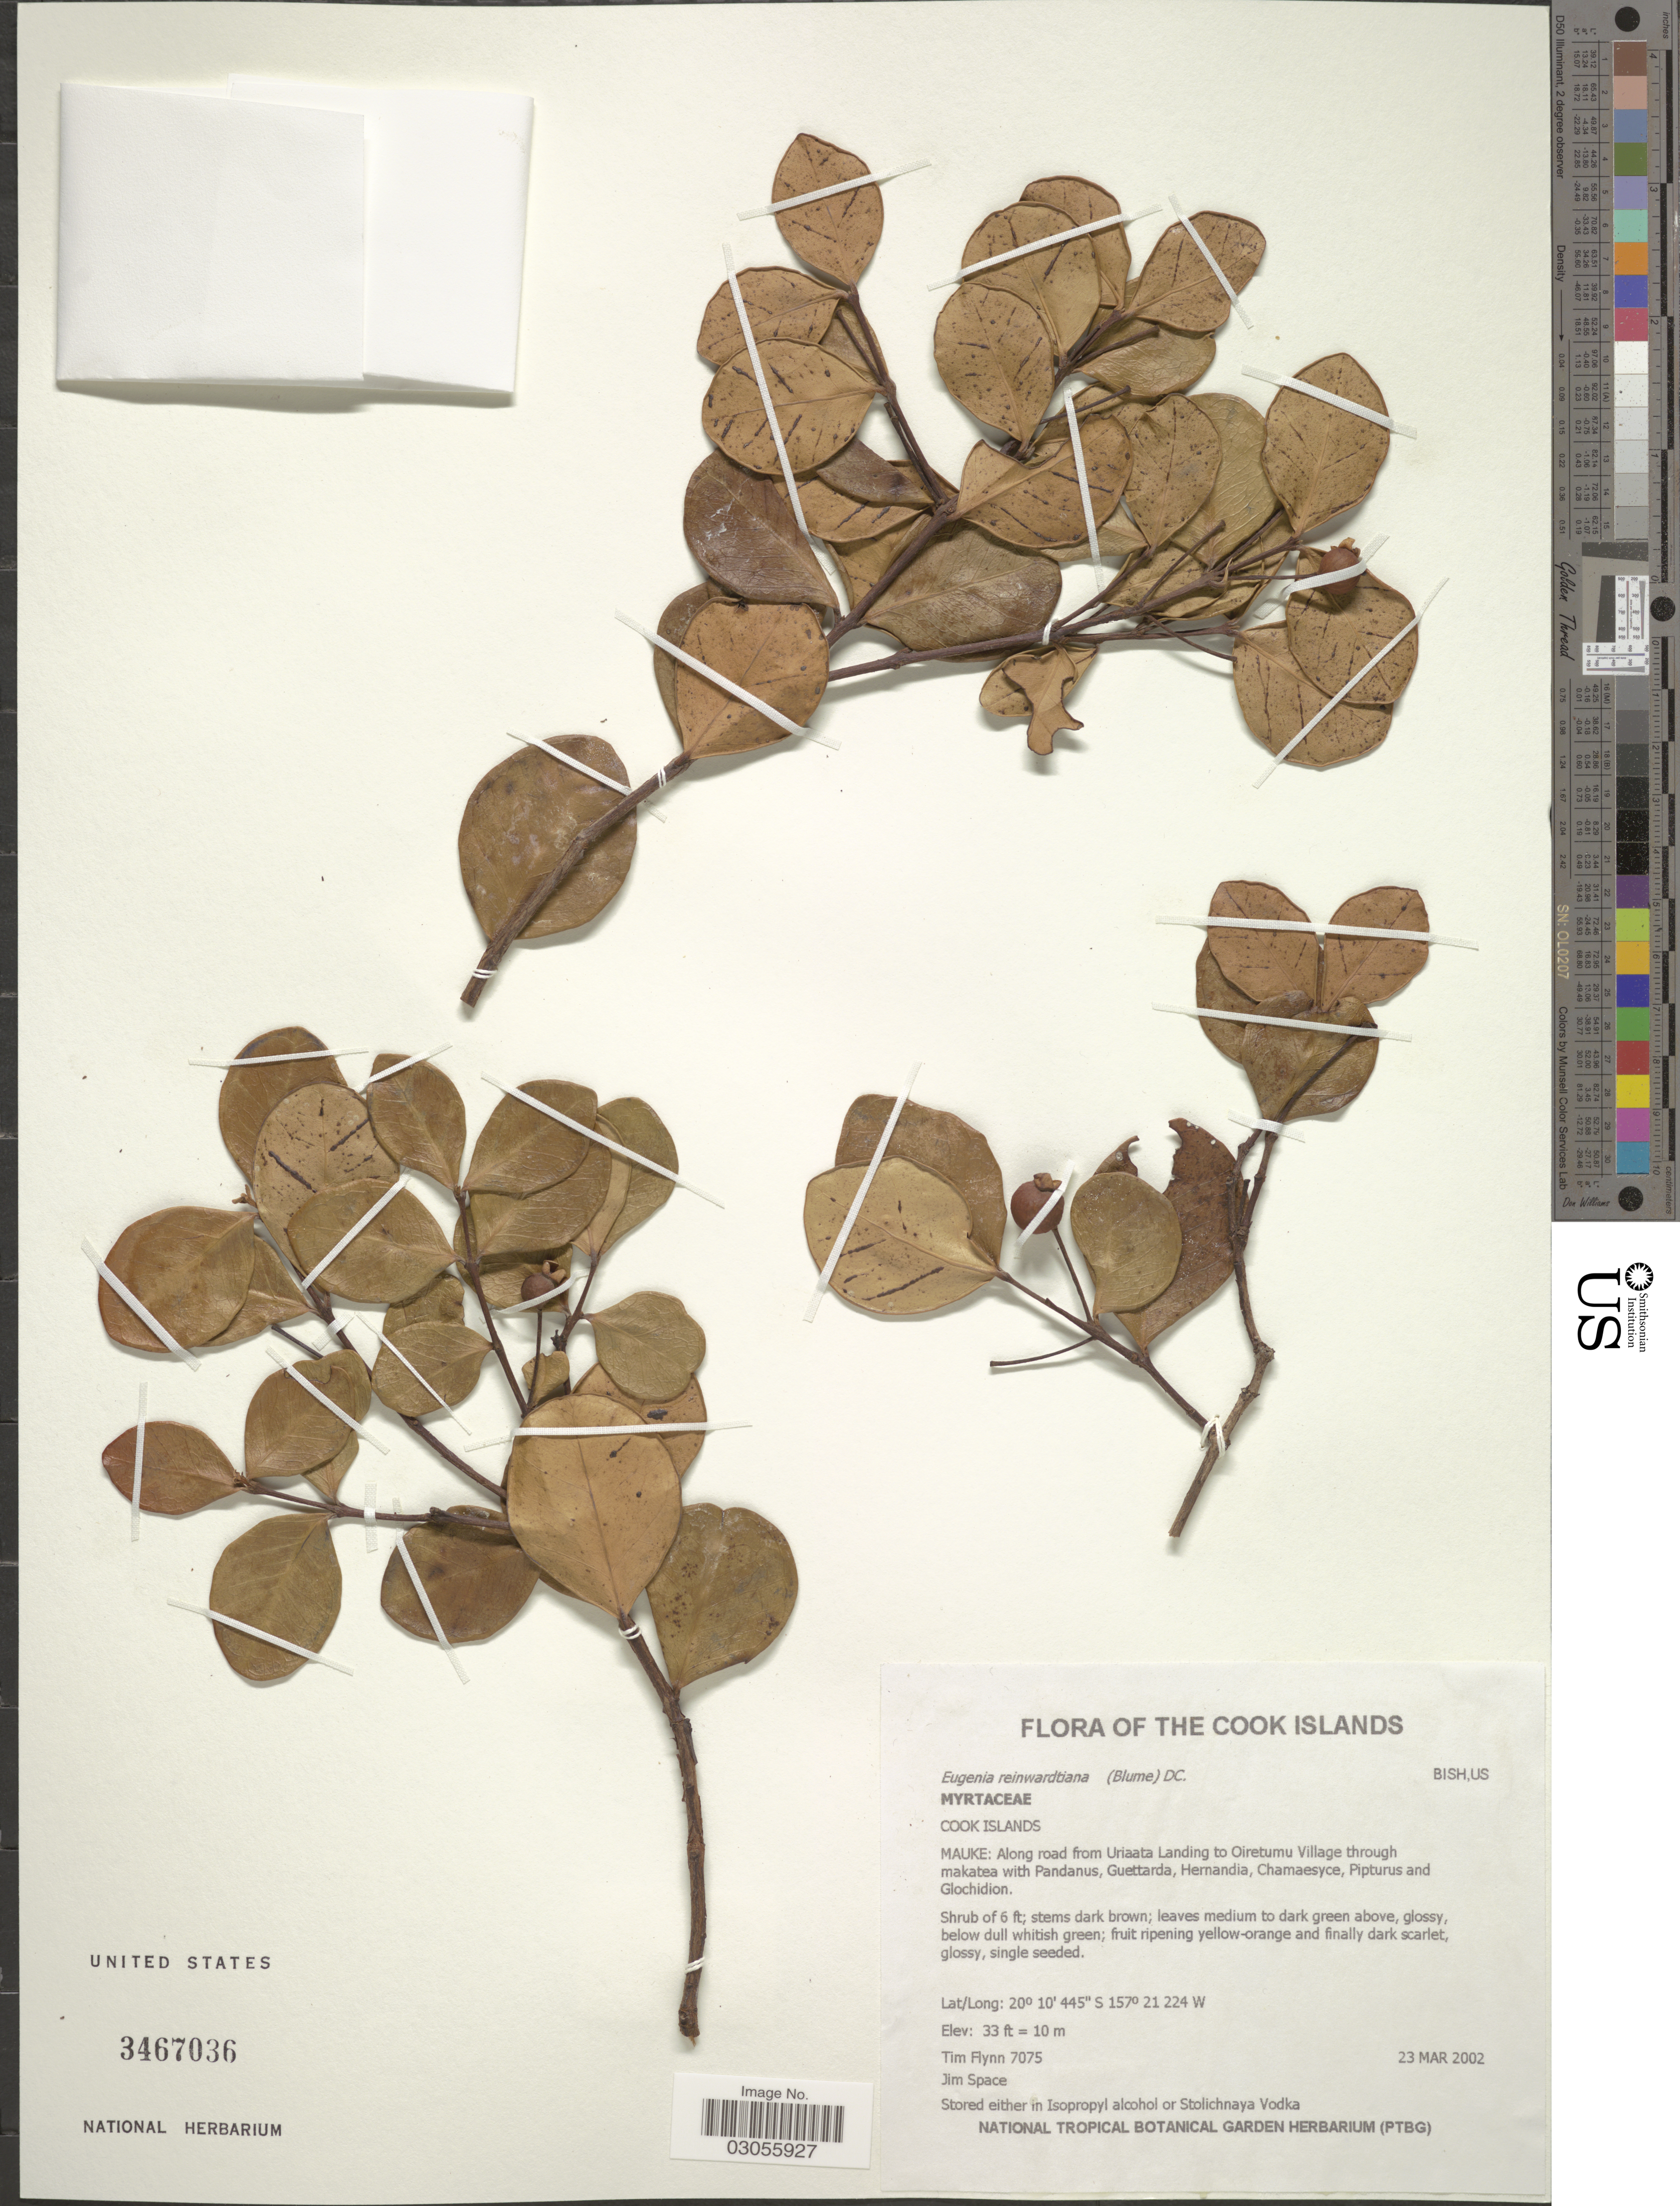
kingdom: Plantae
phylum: Tracheophyta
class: Magnoliopsida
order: Myrtales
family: Myrtaceae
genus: Eugenia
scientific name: Eugenia reinwardtiana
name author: (Blume) DC.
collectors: T. W. Flynn & J. Space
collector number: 7075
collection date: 2002-03-23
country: Cook Islands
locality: Mauke: Along road from Uriaata Landing to Oiretumu Village through makatea.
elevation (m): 10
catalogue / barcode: US 3467036